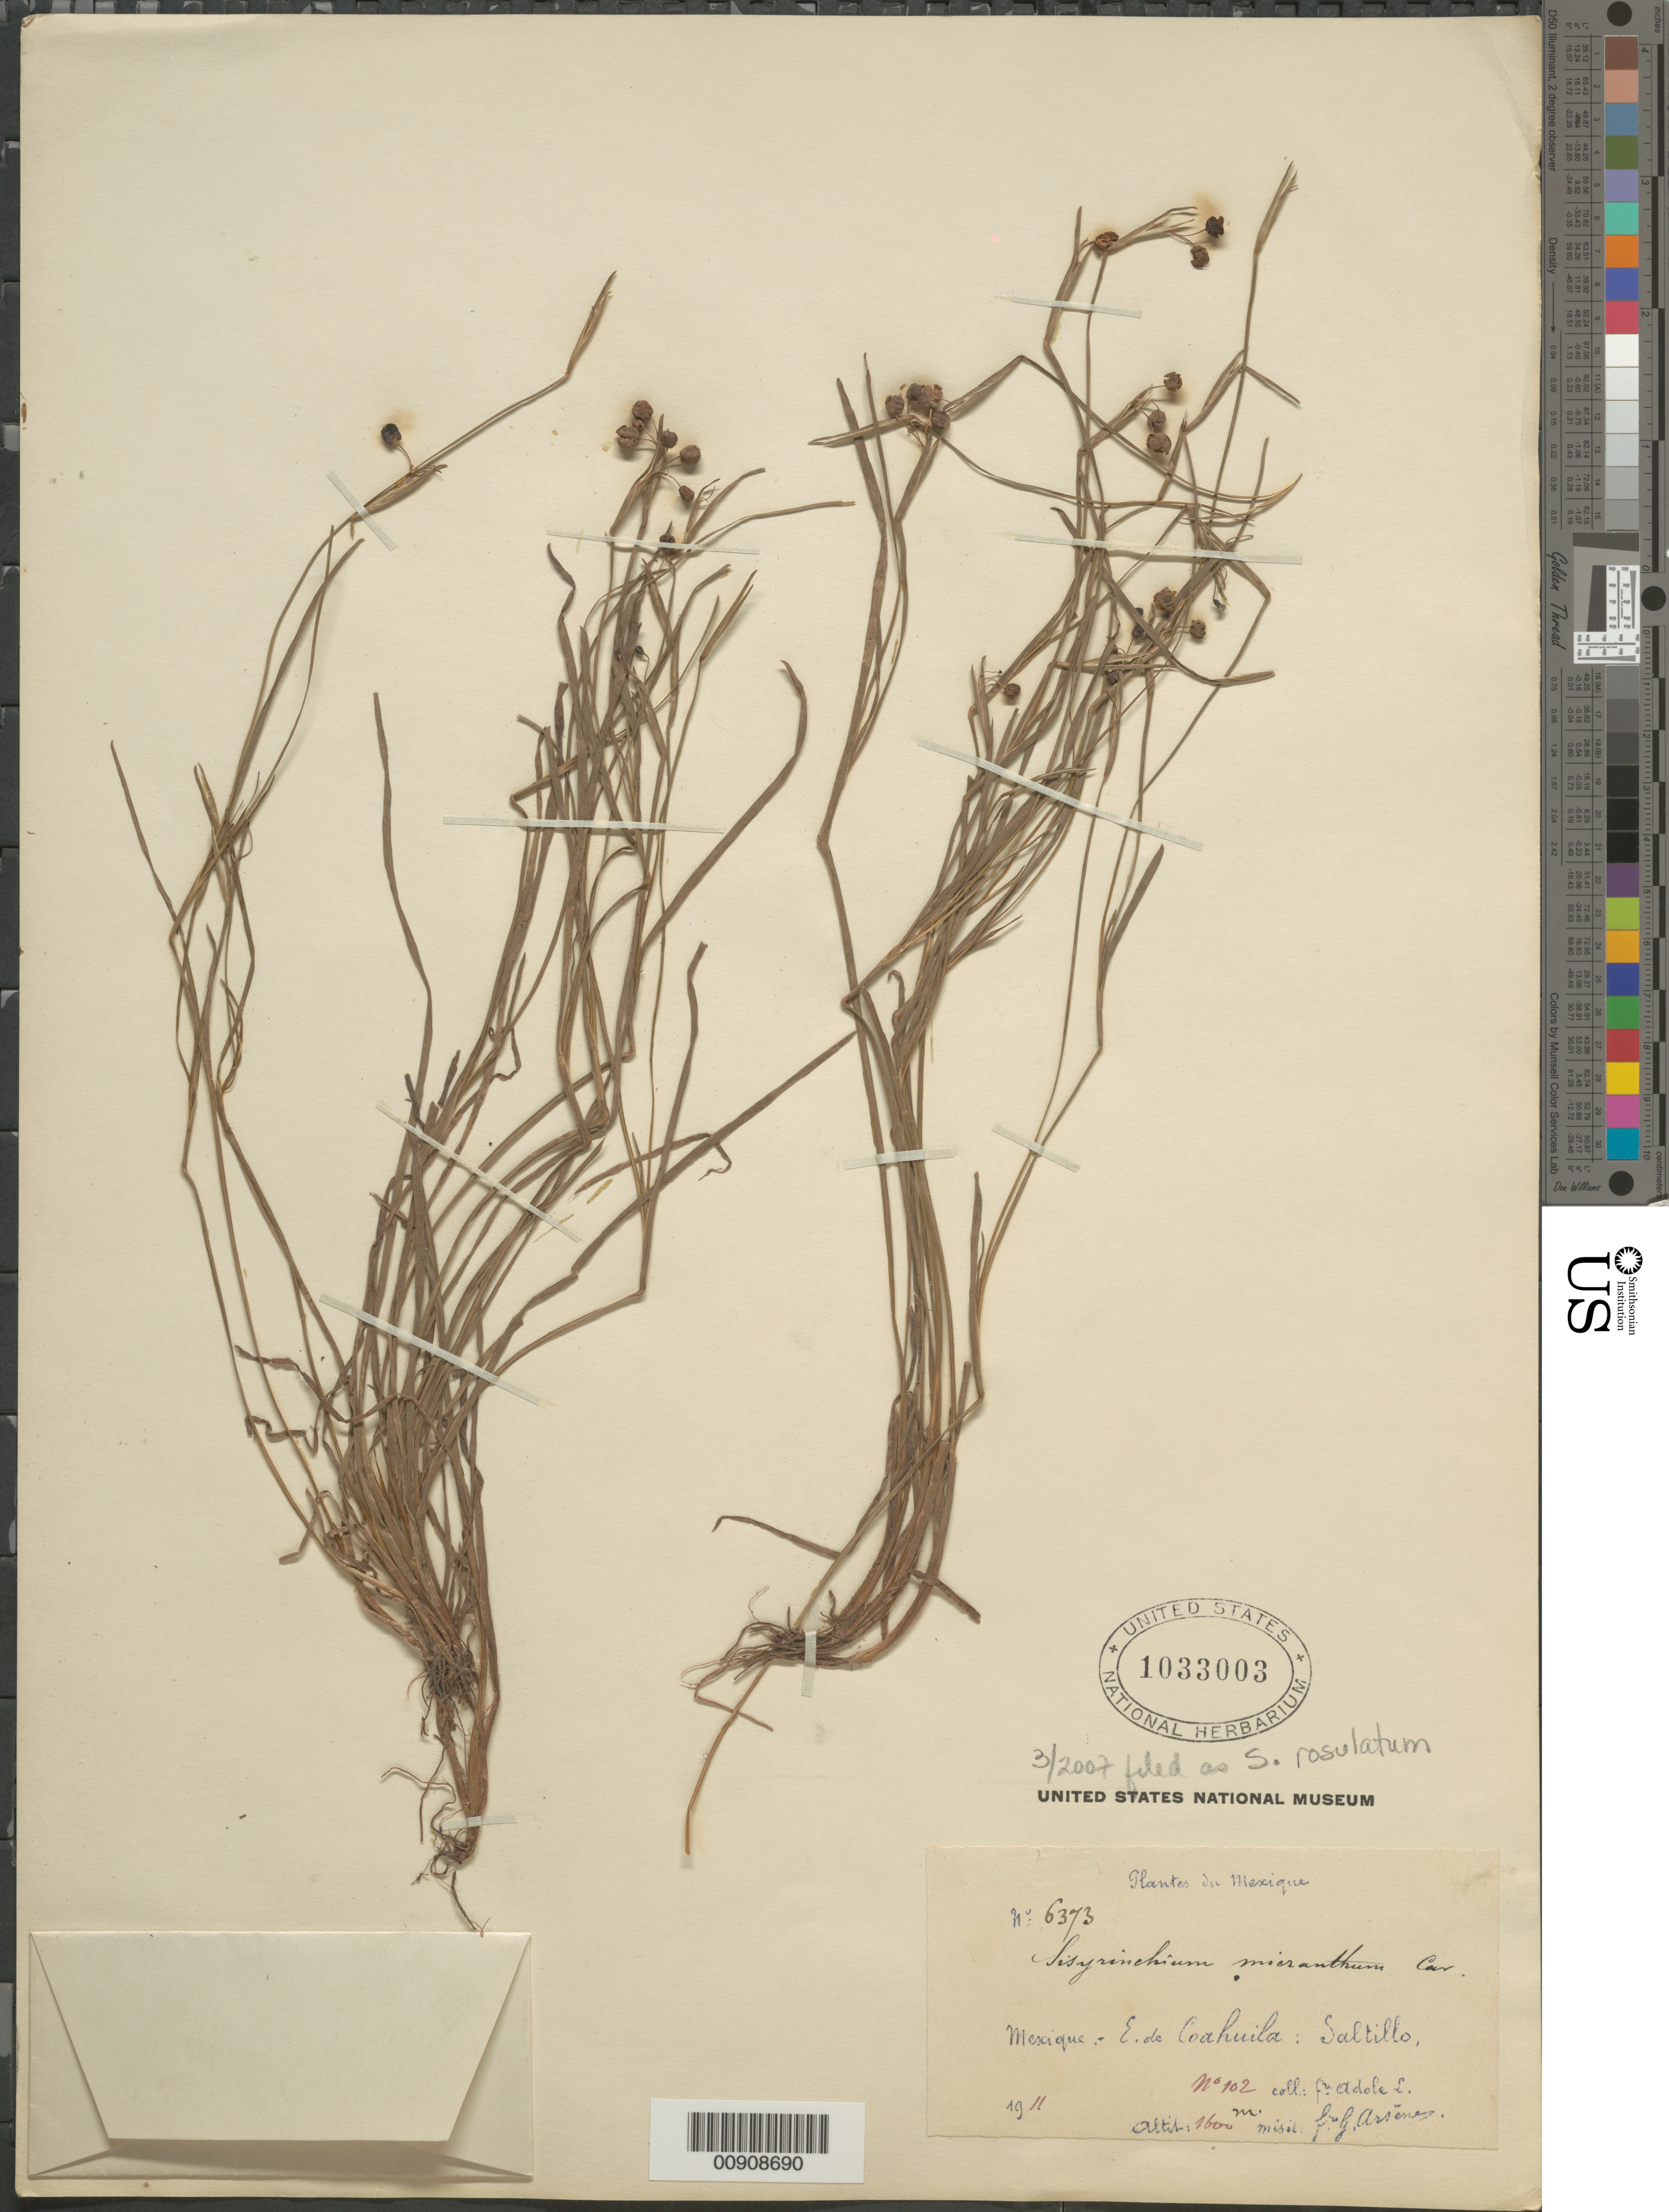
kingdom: Plantae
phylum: Tracheophyta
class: Liliopsida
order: Asparagales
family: Iridaceae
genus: Sisyrinchium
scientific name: Sisyrinchium rosulatum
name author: E.P. Bicknell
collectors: Bro. Adole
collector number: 102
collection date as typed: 1911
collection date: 1911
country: Mexico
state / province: Coahuila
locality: E. de Coahuila: Saltillo.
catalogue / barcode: US 1033003